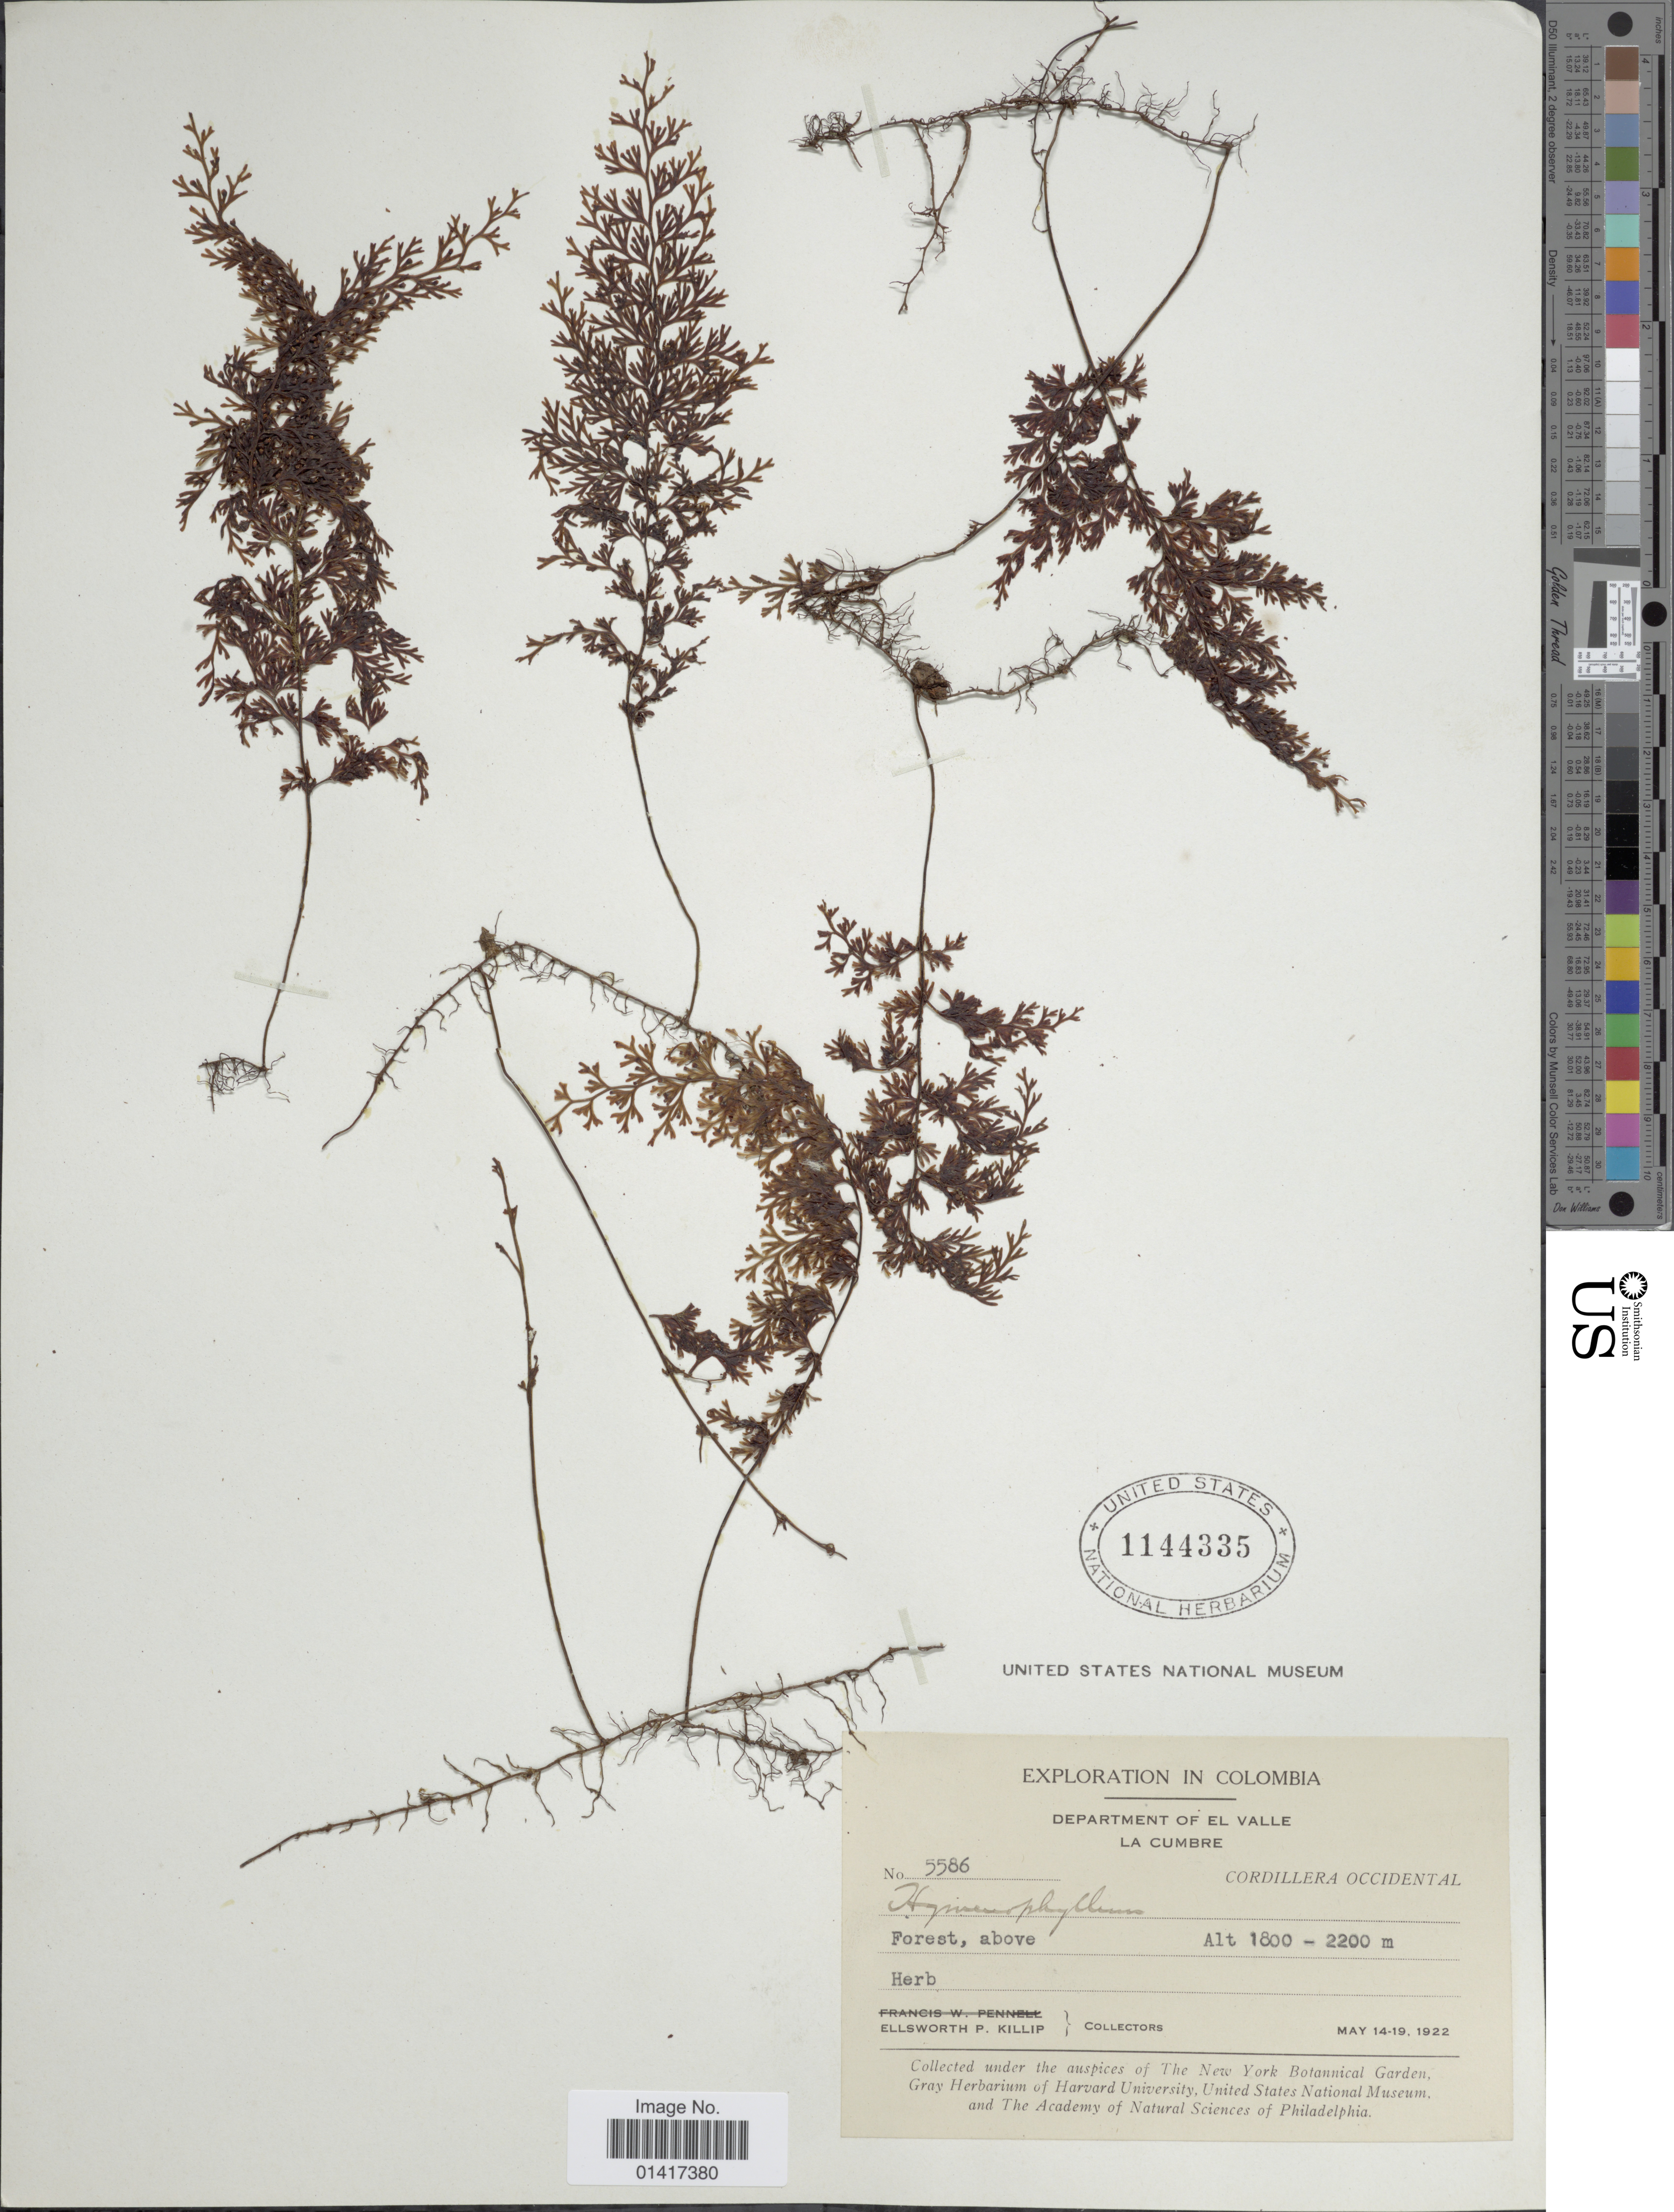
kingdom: Plantae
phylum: Tracheophyta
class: Polypodiopsida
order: Hymenophyllales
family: Hymenophyllaceae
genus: Hymenophyllum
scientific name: Hymenophyllum sp.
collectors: E. P. Killip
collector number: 5586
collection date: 1922-05-14/1922-05-19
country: Colombia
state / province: Valle del Cauca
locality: Department of El Valle, La Cumbre. Cordillera Occidental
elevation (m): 1800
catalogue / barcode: US 1144335